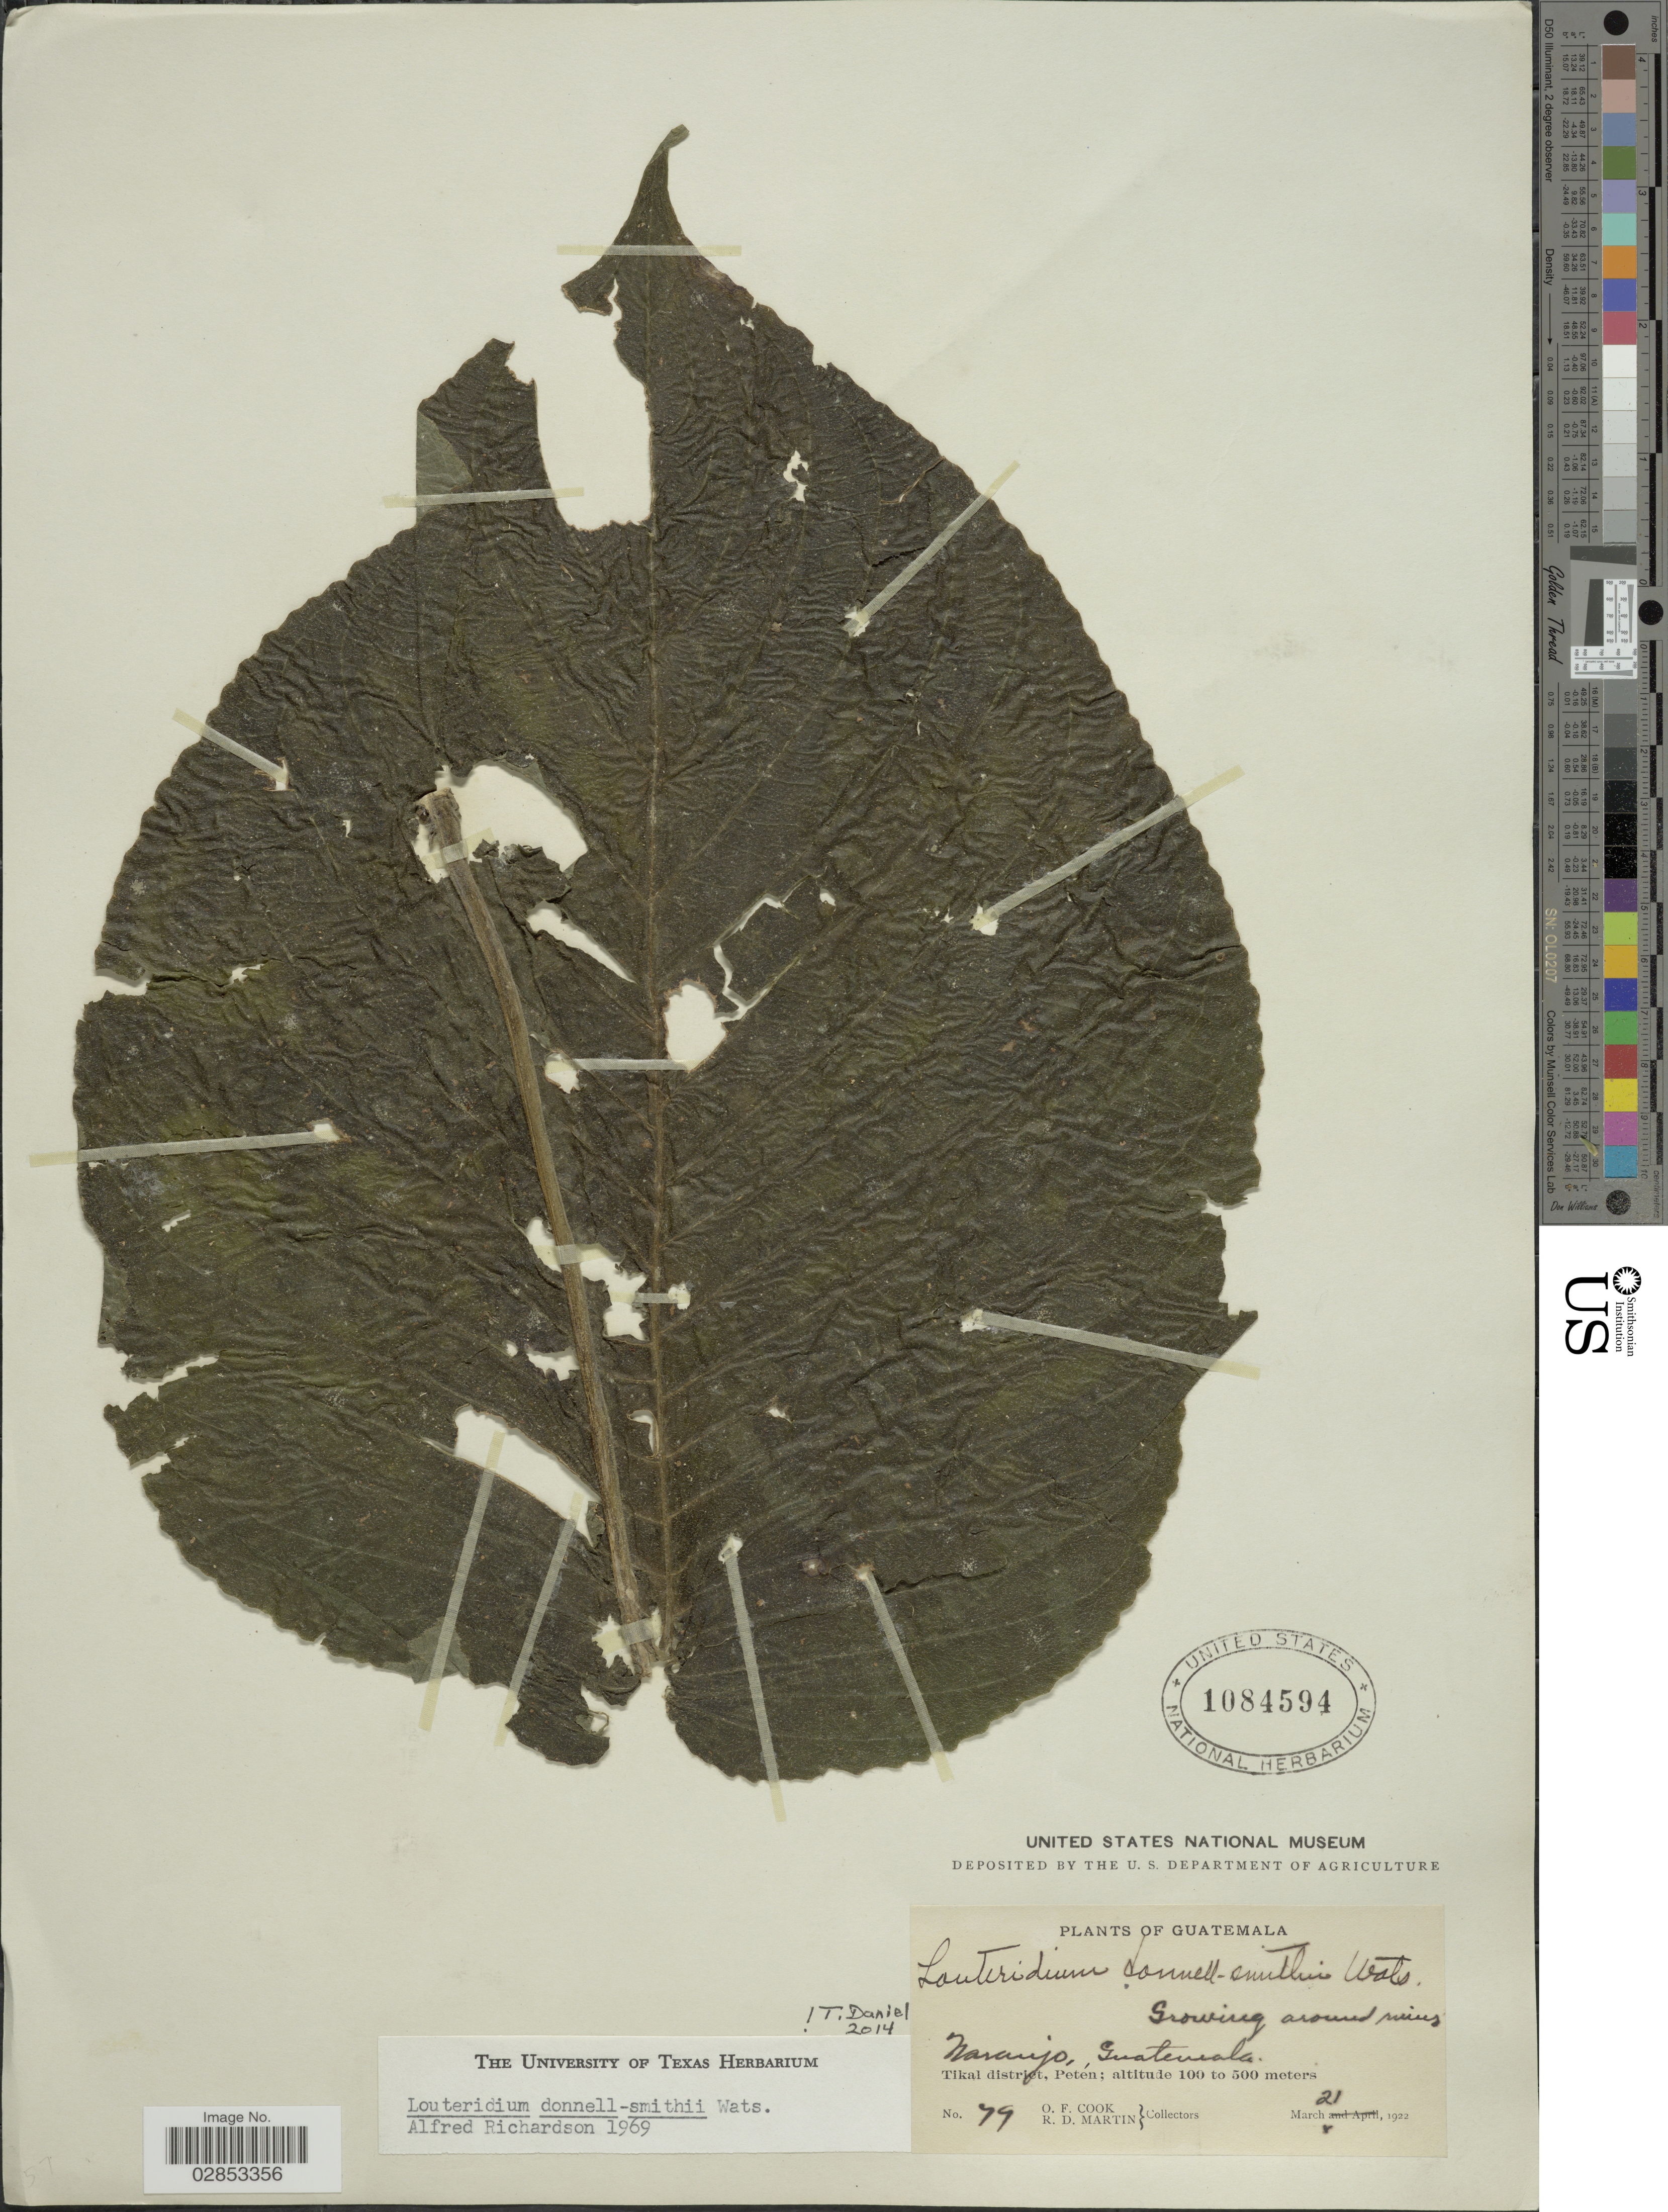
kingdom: Plantae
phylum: Tracheophyta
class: Magnoliopsida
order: Lamiales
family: Acanthaceae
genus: Louteridium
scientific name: Louteridium donnell-smithii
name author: S. Watson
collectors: O. F. Cook & R. D. Martin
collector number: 79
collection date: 1922-03-21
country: Guatemala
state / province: El Petén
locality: Naranjo. Tikal district, Petén.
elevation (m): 100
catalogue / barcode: US 1084594